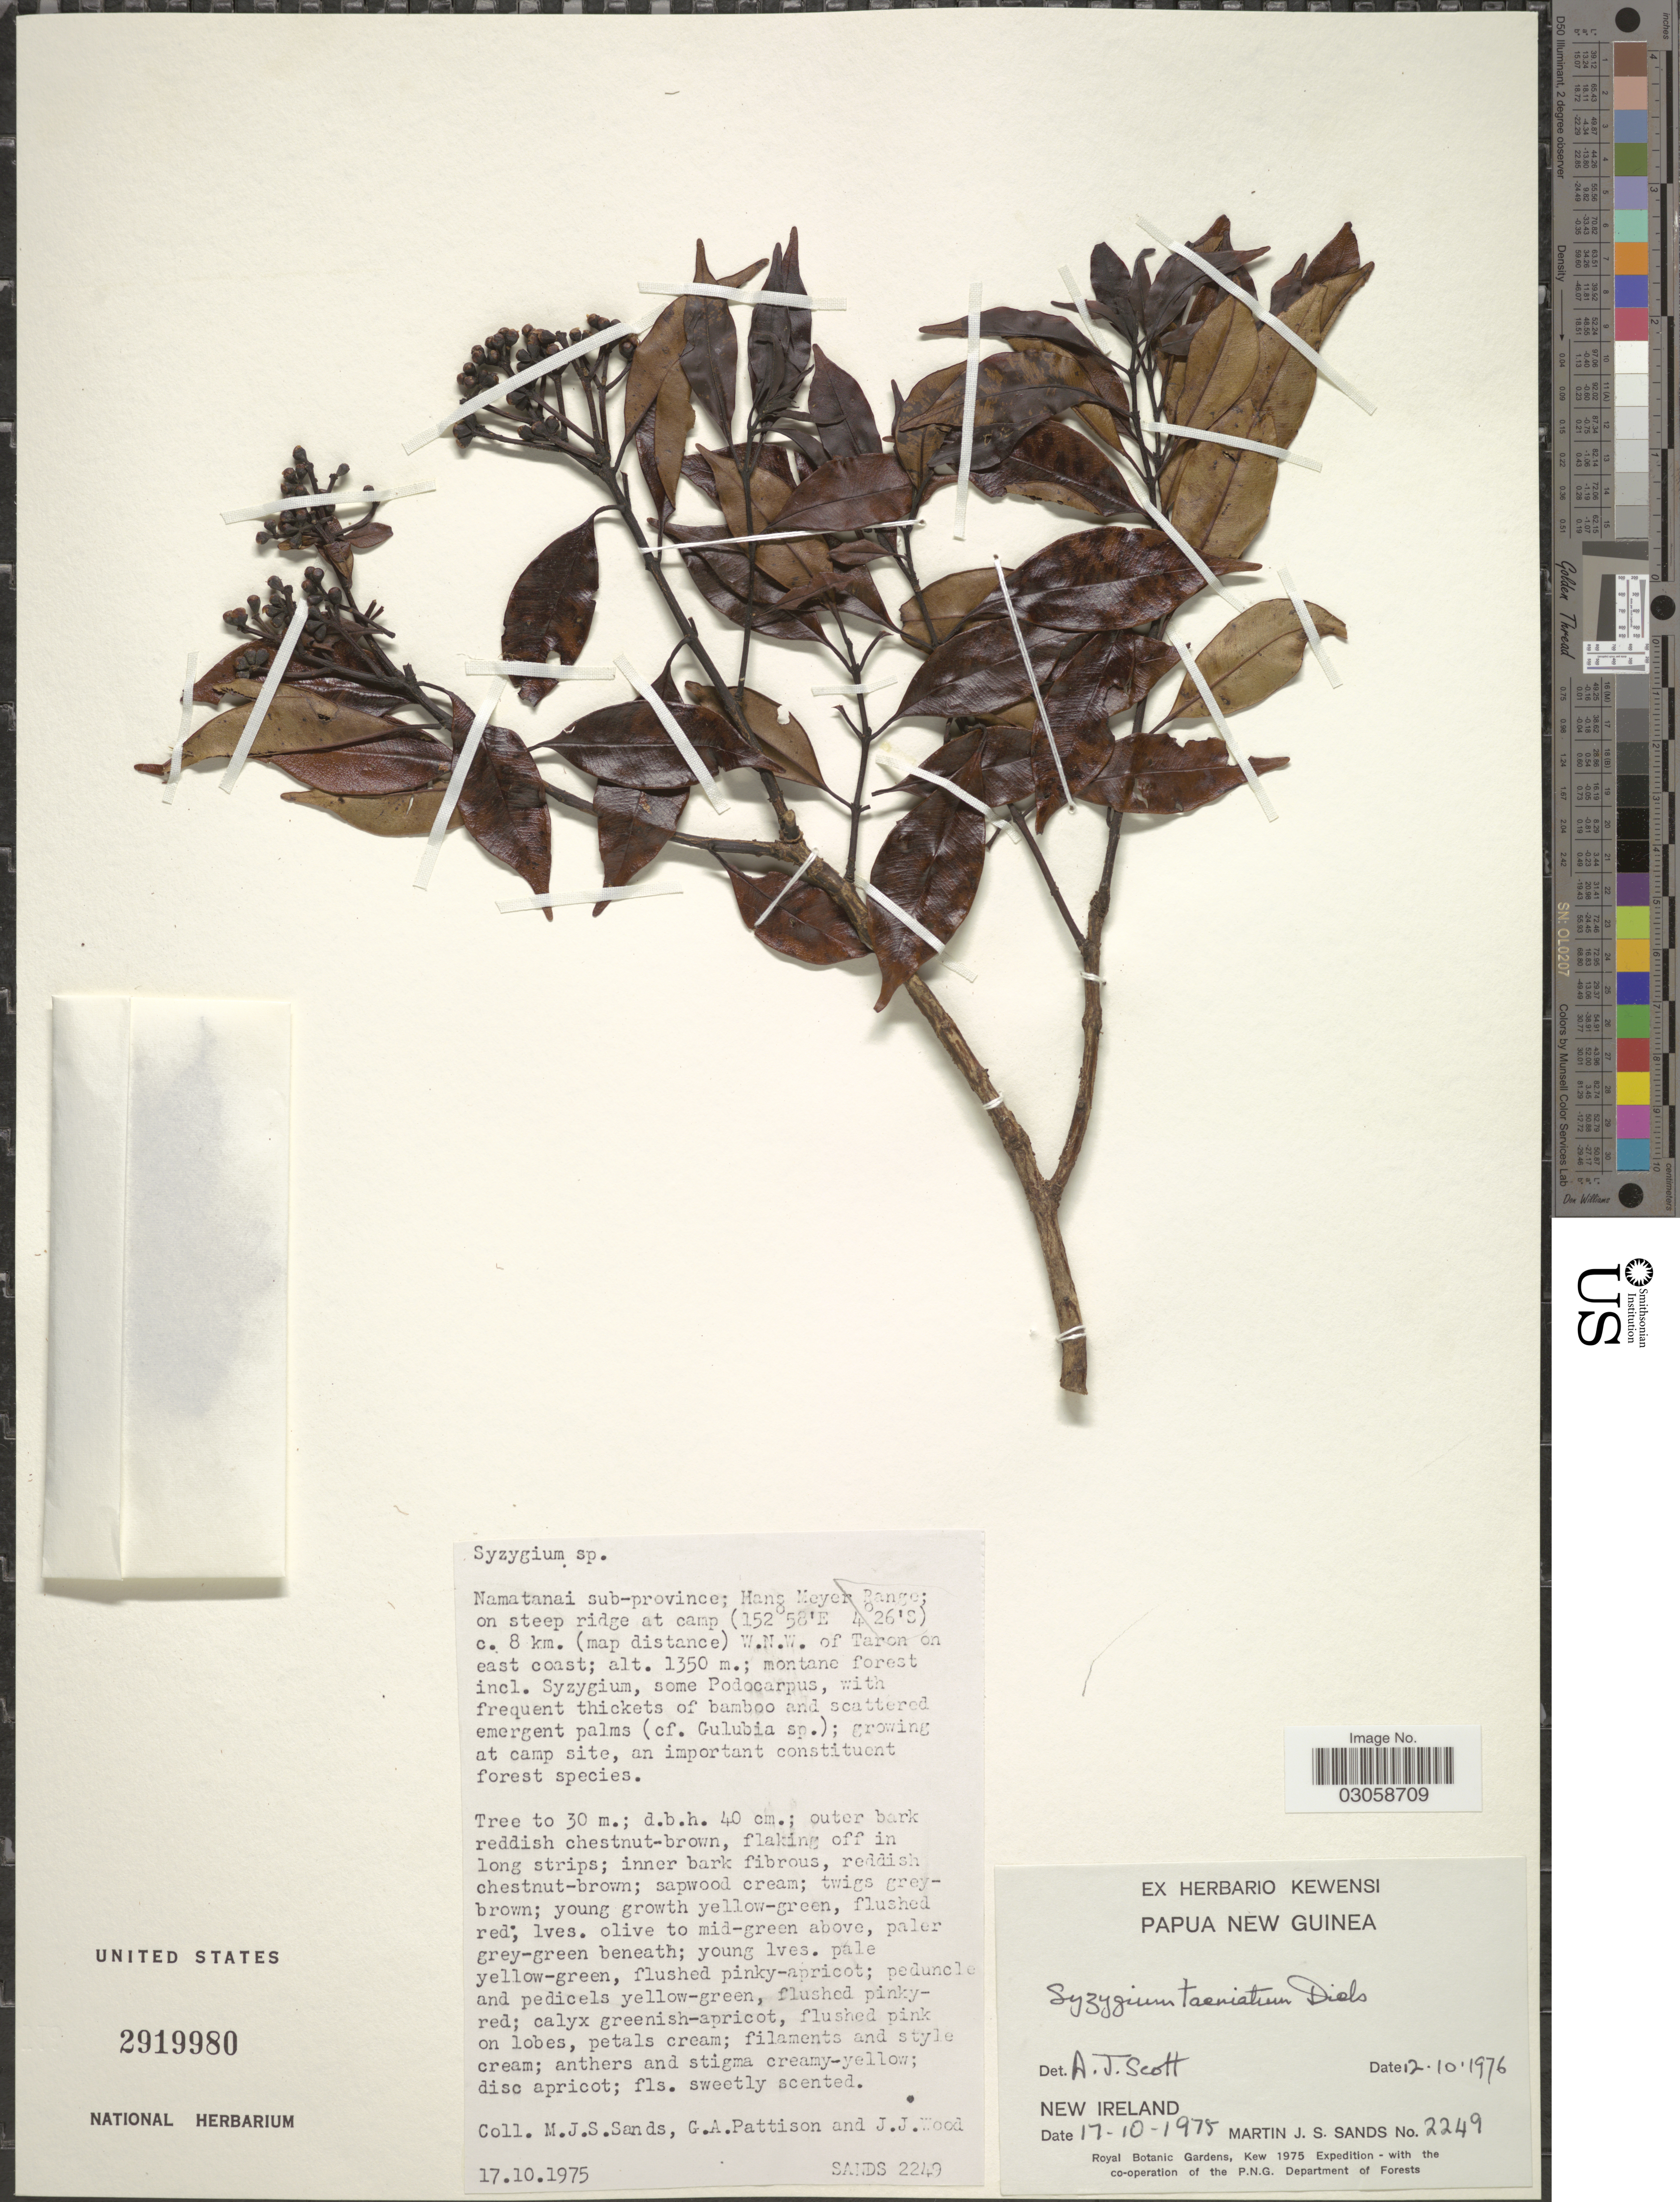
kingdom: Plantae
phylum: Tracheophyta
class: Magnoliopsida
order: Myrtales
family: Myrtaceae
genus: Syzygium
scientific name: Syzygium taeniatum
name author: Diels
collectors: M. Sands, G. Pattison & J. Wood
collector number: SANDS 2249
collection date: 1975-10-17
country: Papua New Guinea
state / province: New Ireland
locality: Namatanai sub-province; Hang Meyer Range; on steep ridge at camp c. 8 km. (map distance) W.N.W. of Taron on east coast.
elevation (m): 1350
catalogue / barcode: US 2919980